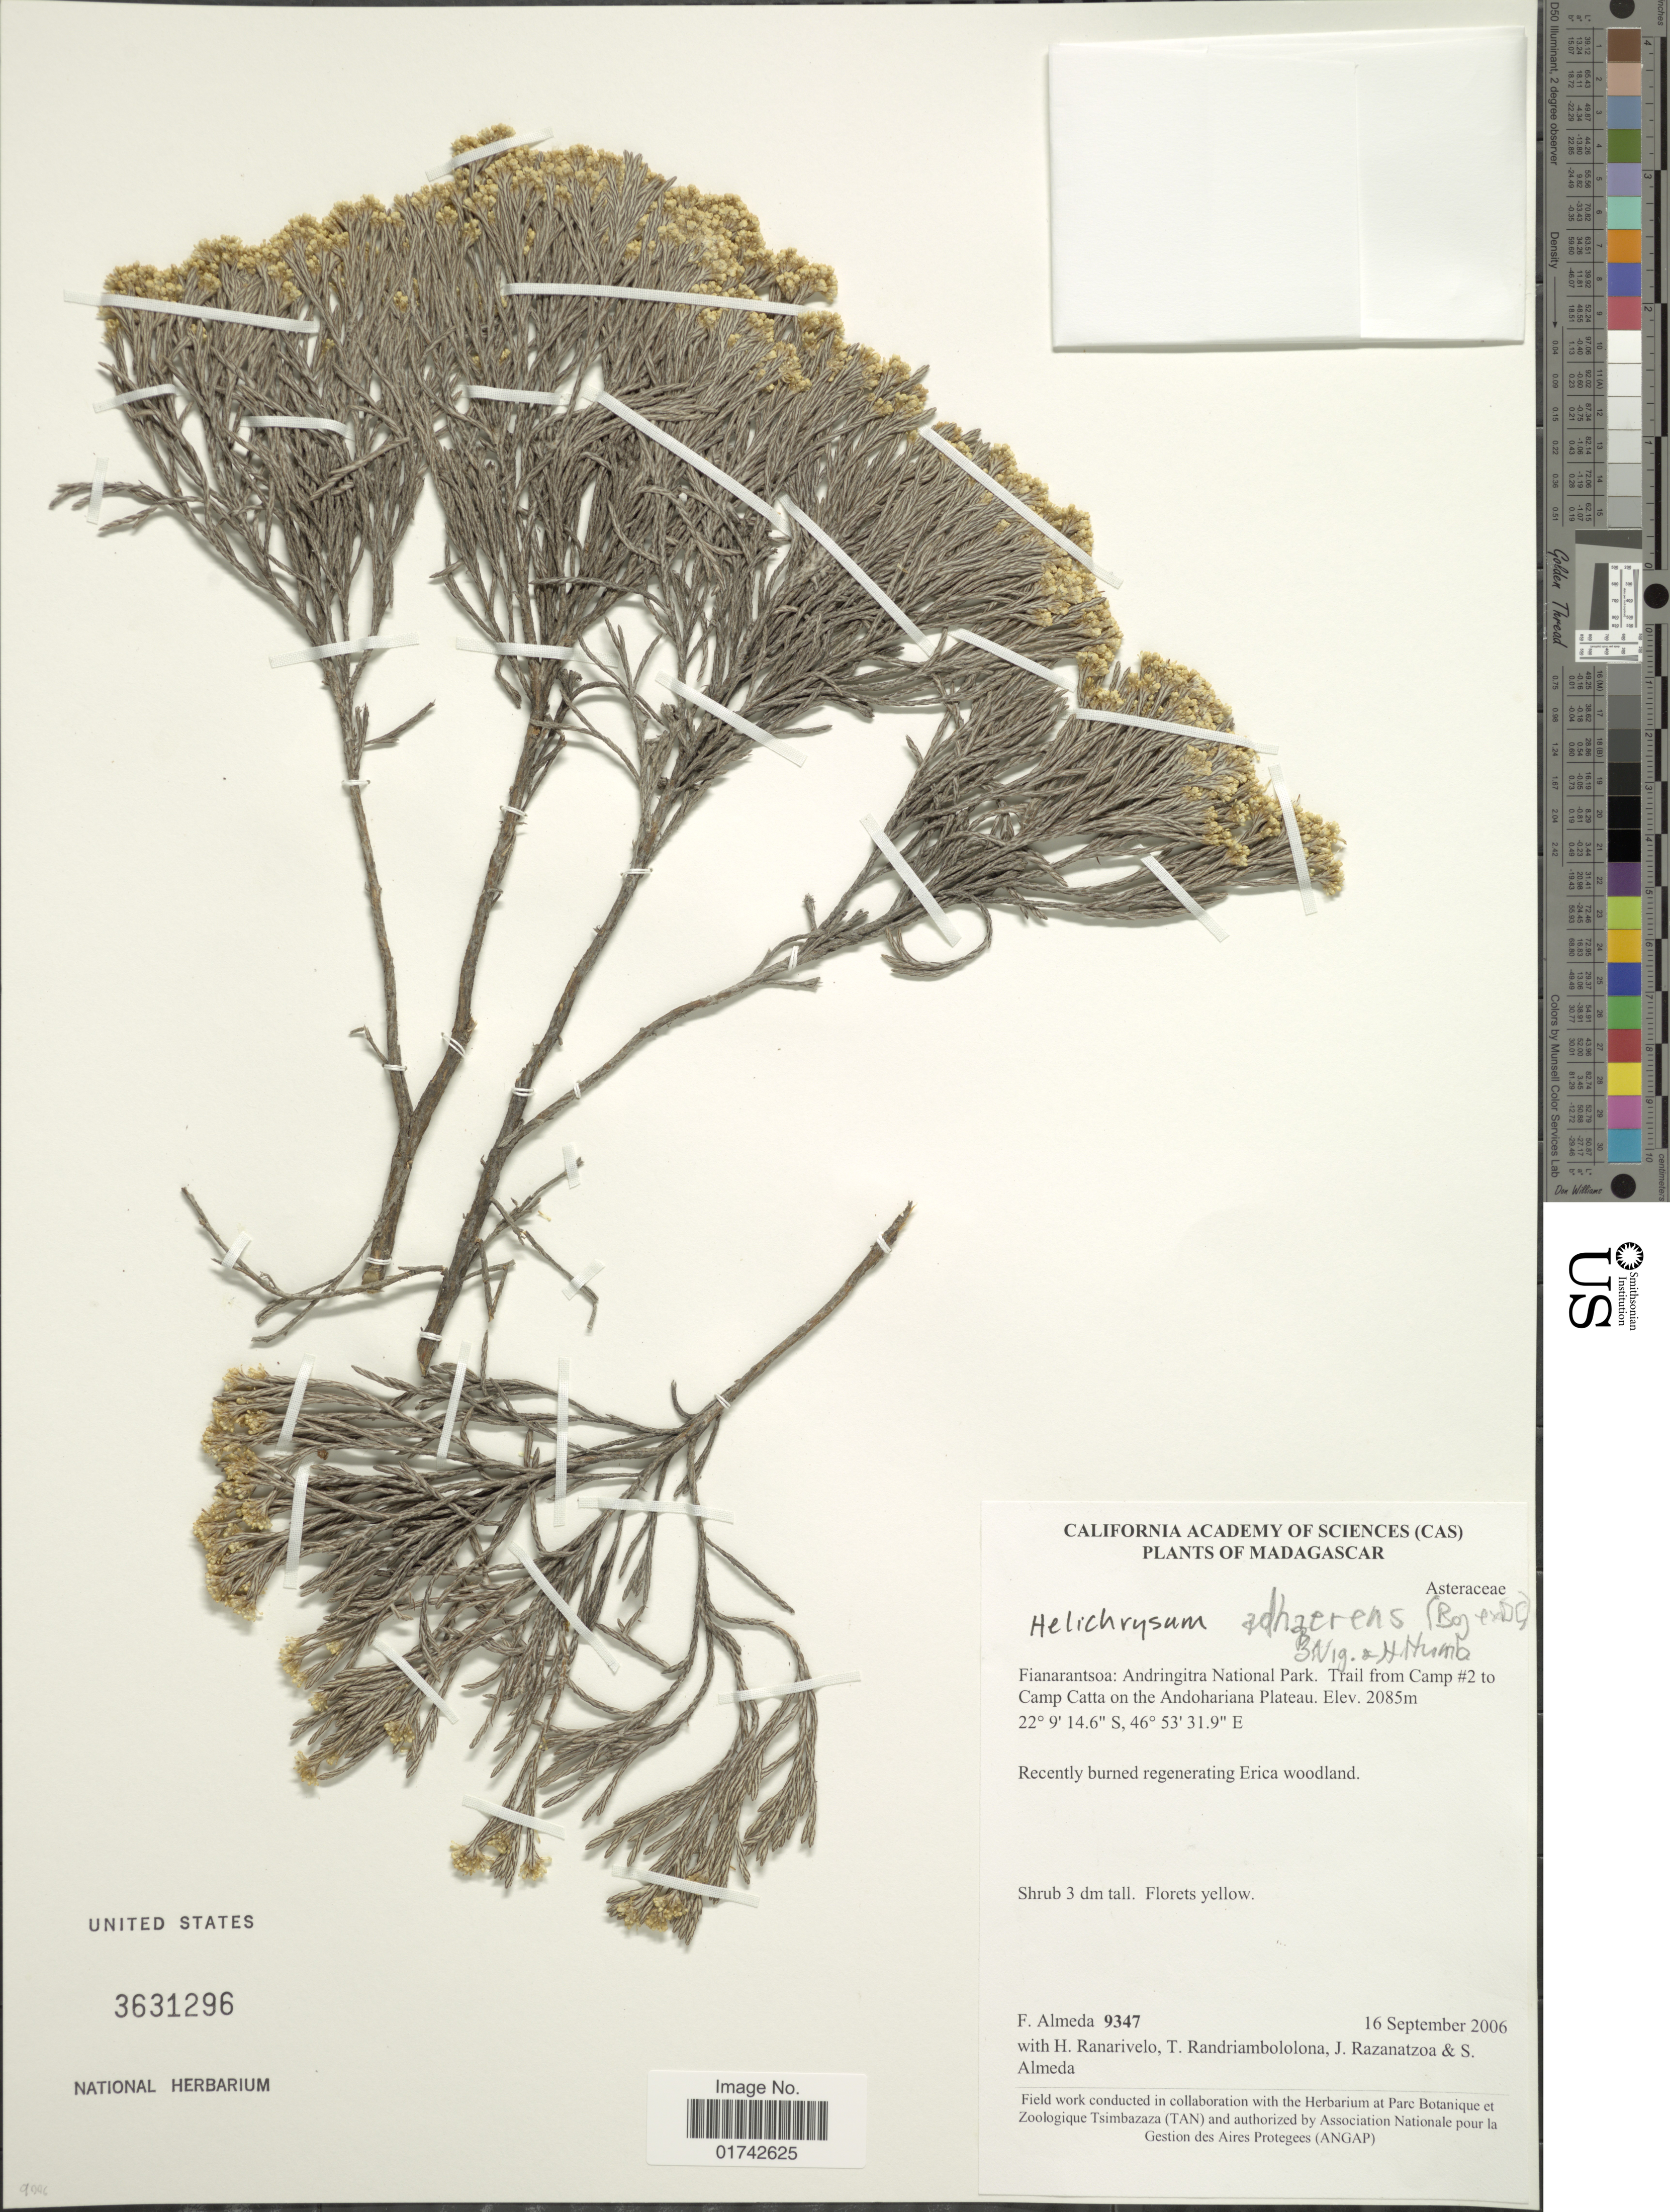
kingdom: Plantae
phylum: Tracheophyta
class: Magnoliopsida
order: Asterales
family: Asteraceae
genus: Helichrysum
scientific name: Helichrysum adhaerens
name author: (Bojer ex DC.) R. Vig. & Humbert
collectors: F. Almeda, H. Ranarivelo, T. Randriambololona, J. Razanatzoa & S. Almeda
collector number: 9347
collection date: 2006-09-16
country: Madagascar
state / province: Haute Matsiatra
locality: Adringitra National Park. Trail from camp #2 to Camp catta on the Andohariana Plateau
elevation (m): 2085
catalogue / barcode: US 3631296